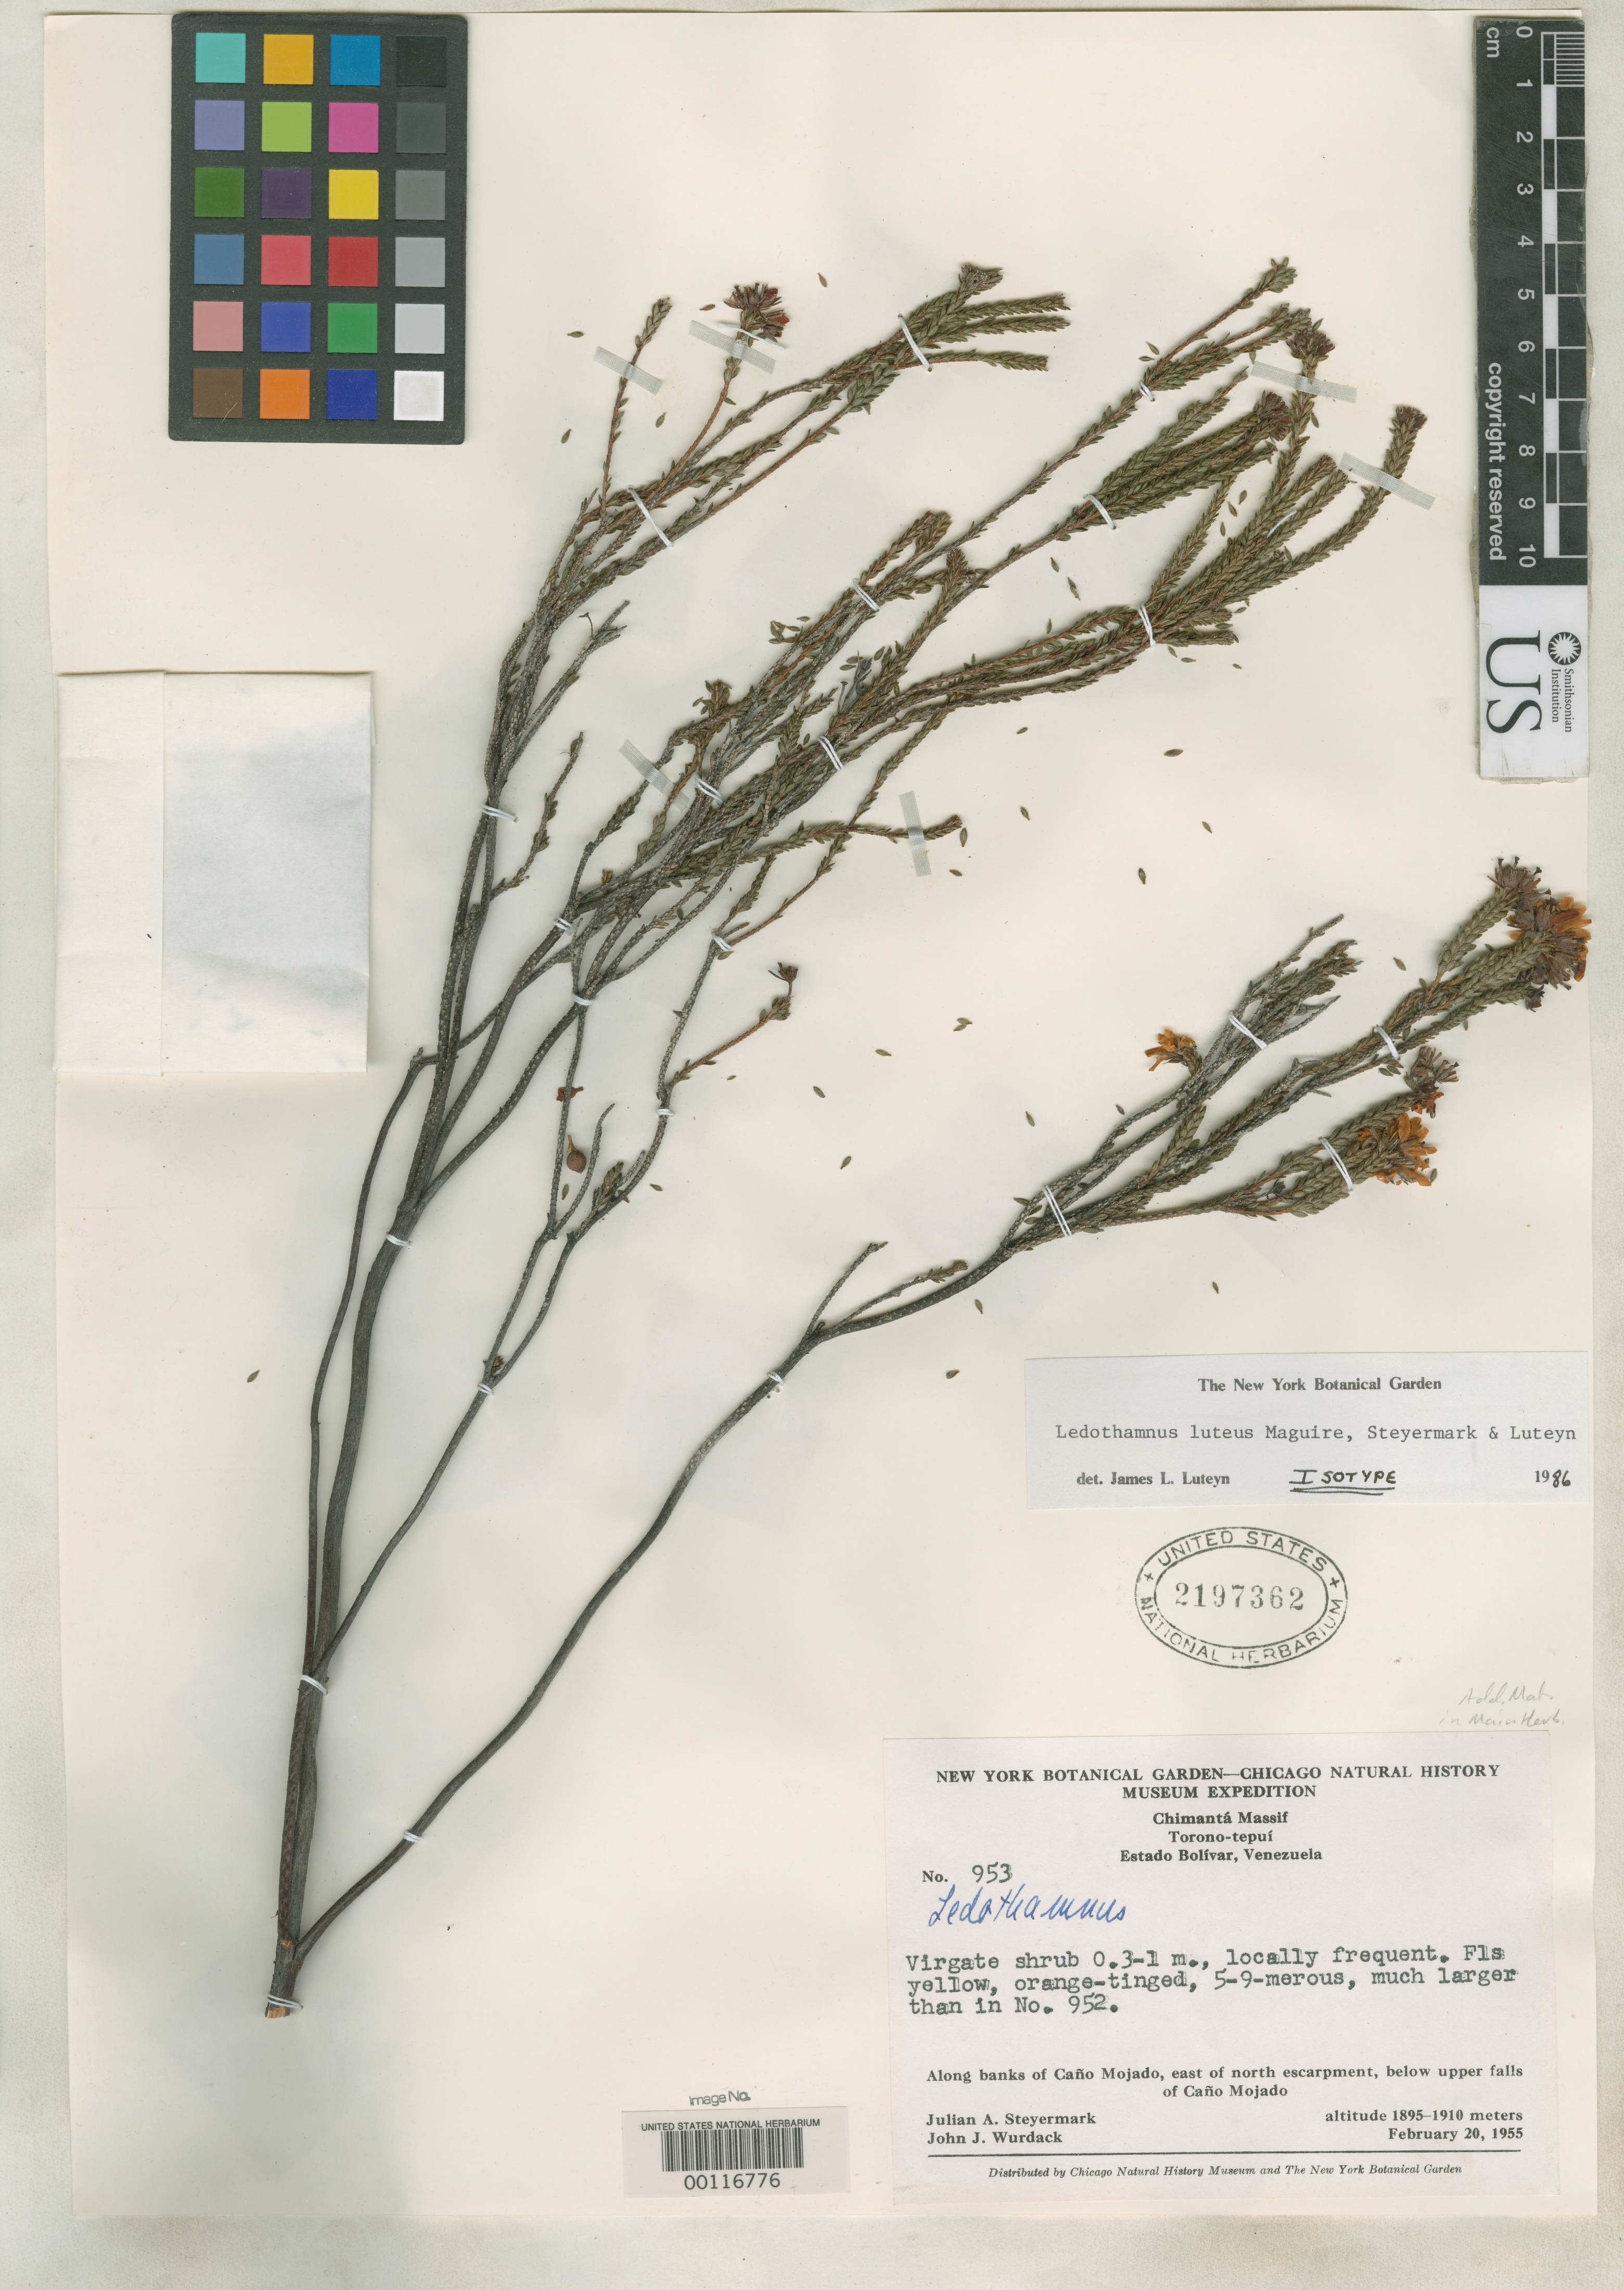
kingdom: Plantae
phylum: Tracheophyta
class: Magnoliopsida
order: Ericales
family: Ericaceae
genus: Ledothamnus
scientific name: Ledothamnus luteus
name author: Maguire et al.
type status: Isotype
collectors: J. Steyermark & J. J. Wurdack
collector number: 953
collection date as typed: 20 Feb 1955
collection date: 1955-02-20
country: Venezuela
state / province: Bolivar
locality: Chimanta Massif, Torono-tepui, below upper falls of Cano Mojado.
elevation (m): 1895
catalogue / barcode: US 2197362